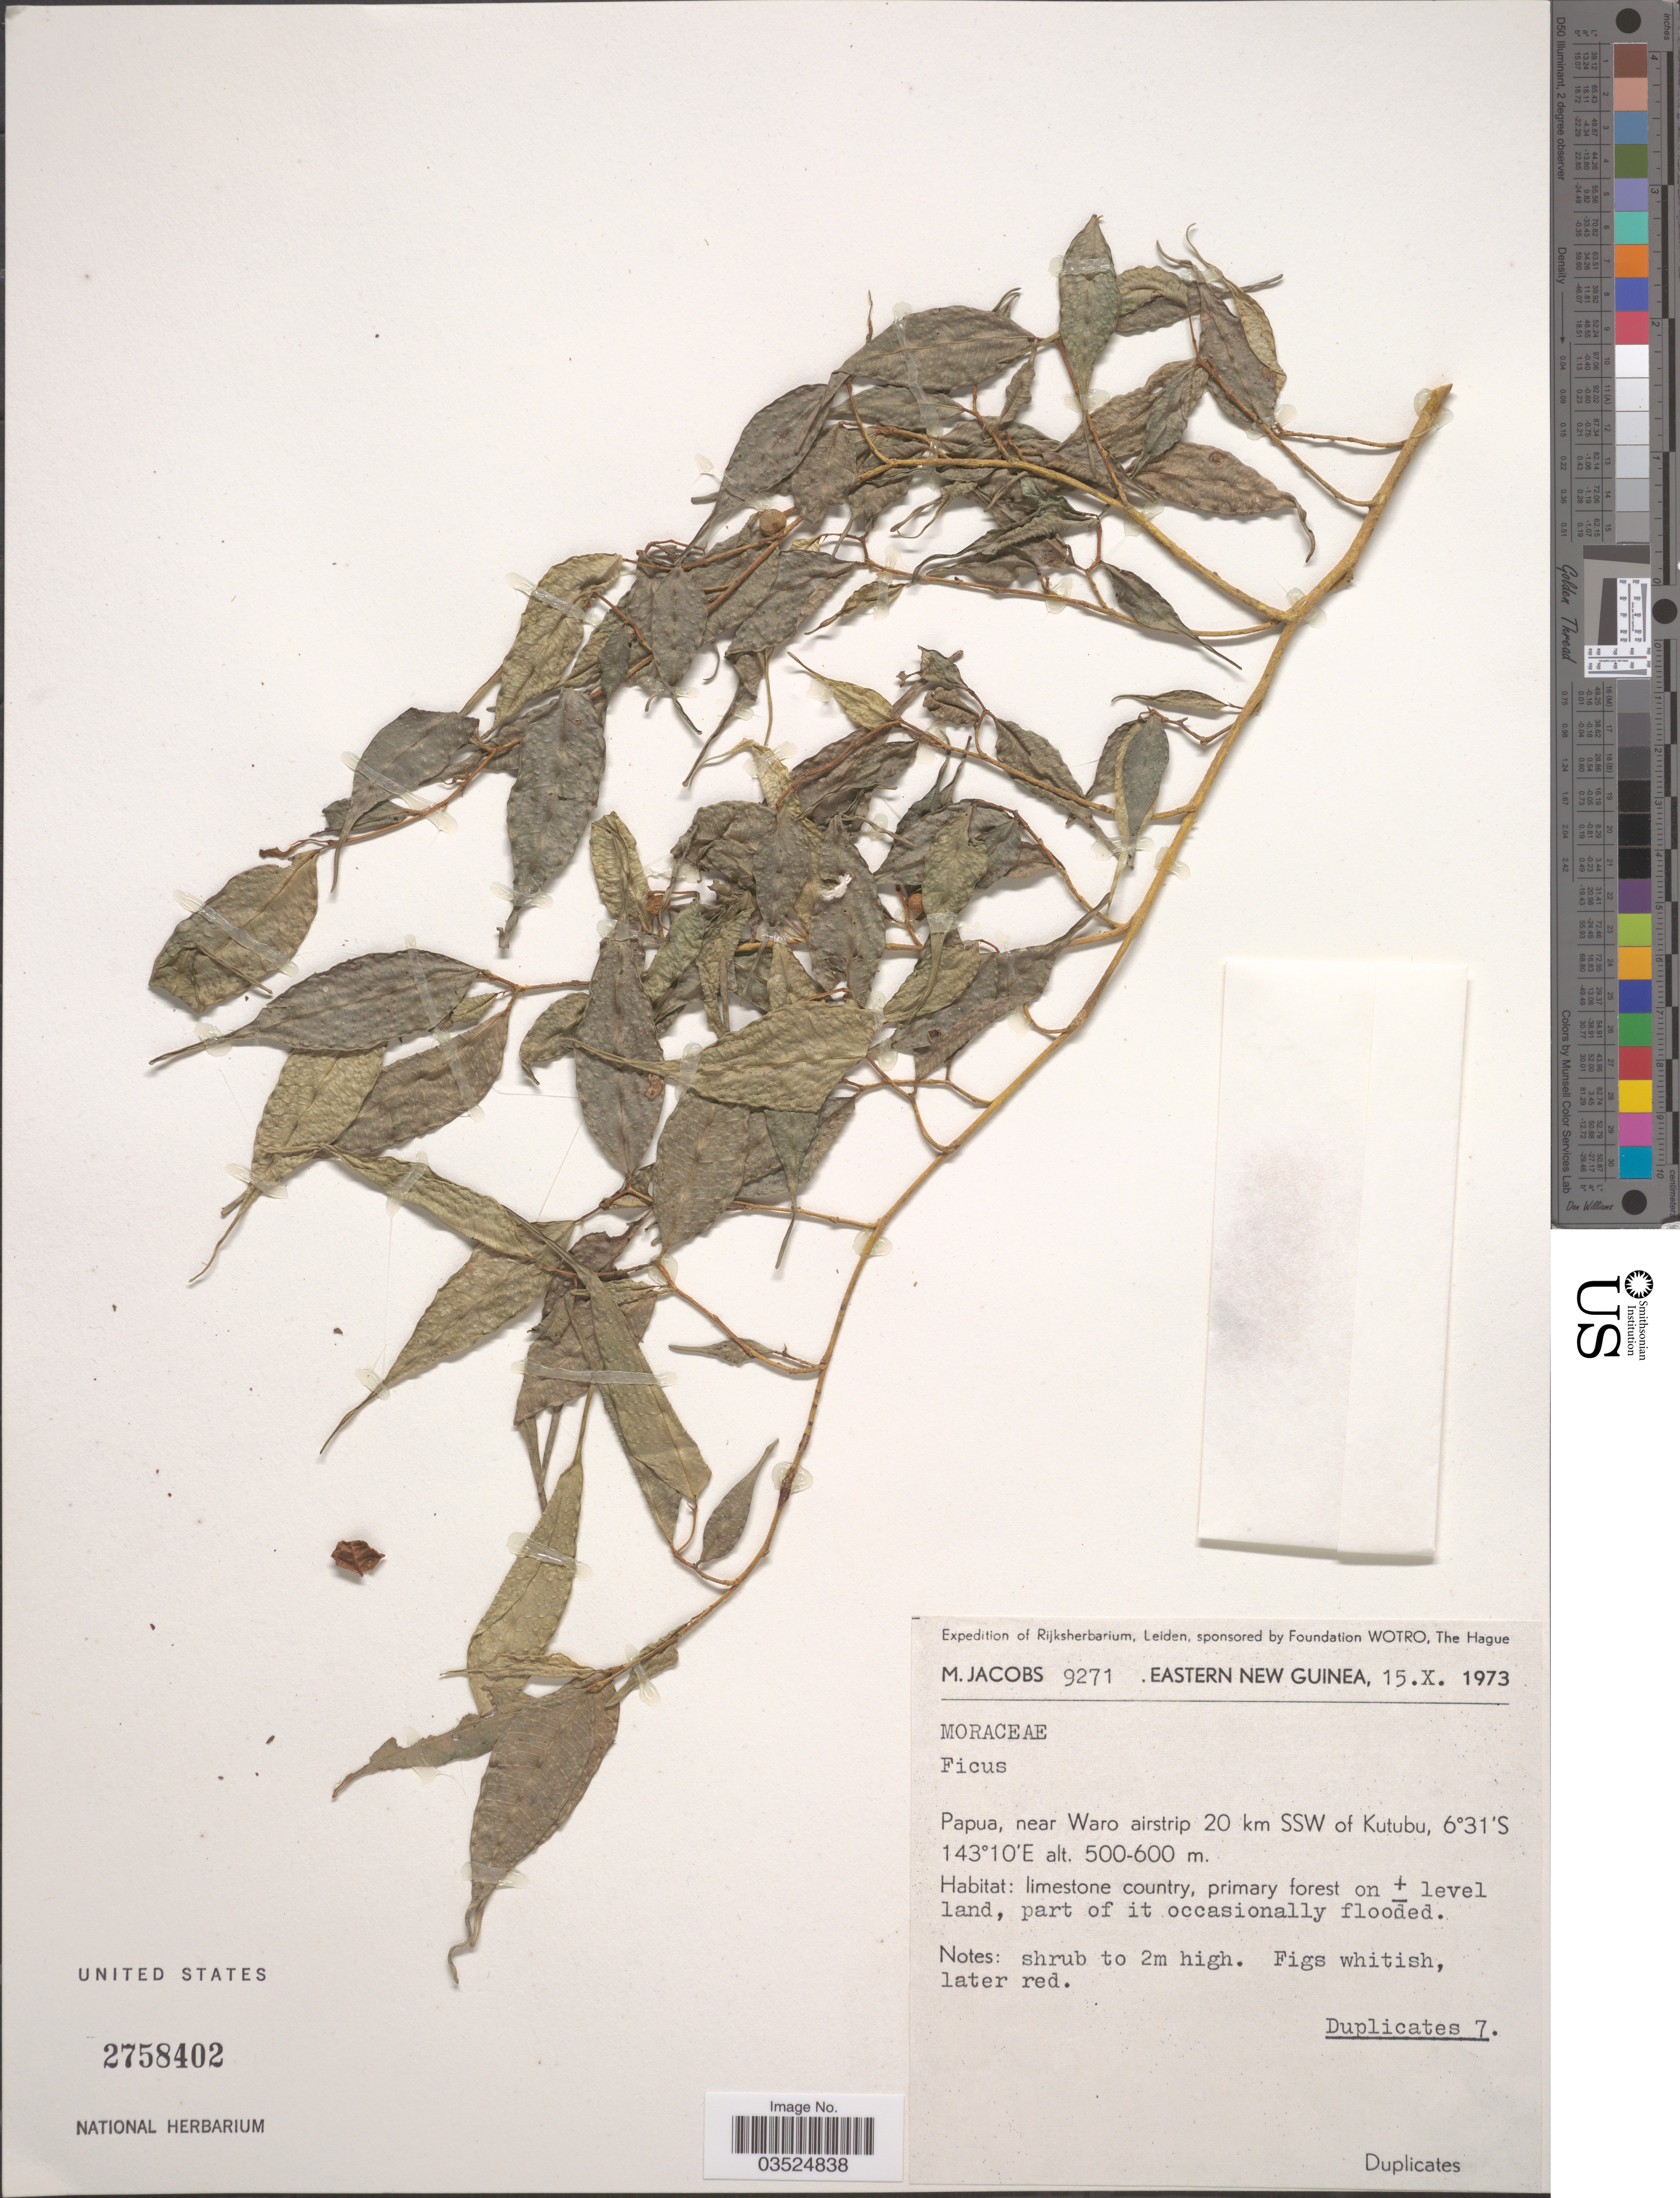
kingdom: Plantae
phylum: Tracheophyta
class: Magnoliopsida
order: Rosales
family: Moraceae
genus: Ficus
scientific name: Ficus sp.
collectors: M. Jacobs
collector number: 9271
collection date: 1973-10-15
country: Papua New Guinea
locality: Eastern New Guinea. Papua, near Waro airstrip 20 km SSW of Kutubu.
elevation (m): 500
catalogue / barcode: US 2758402